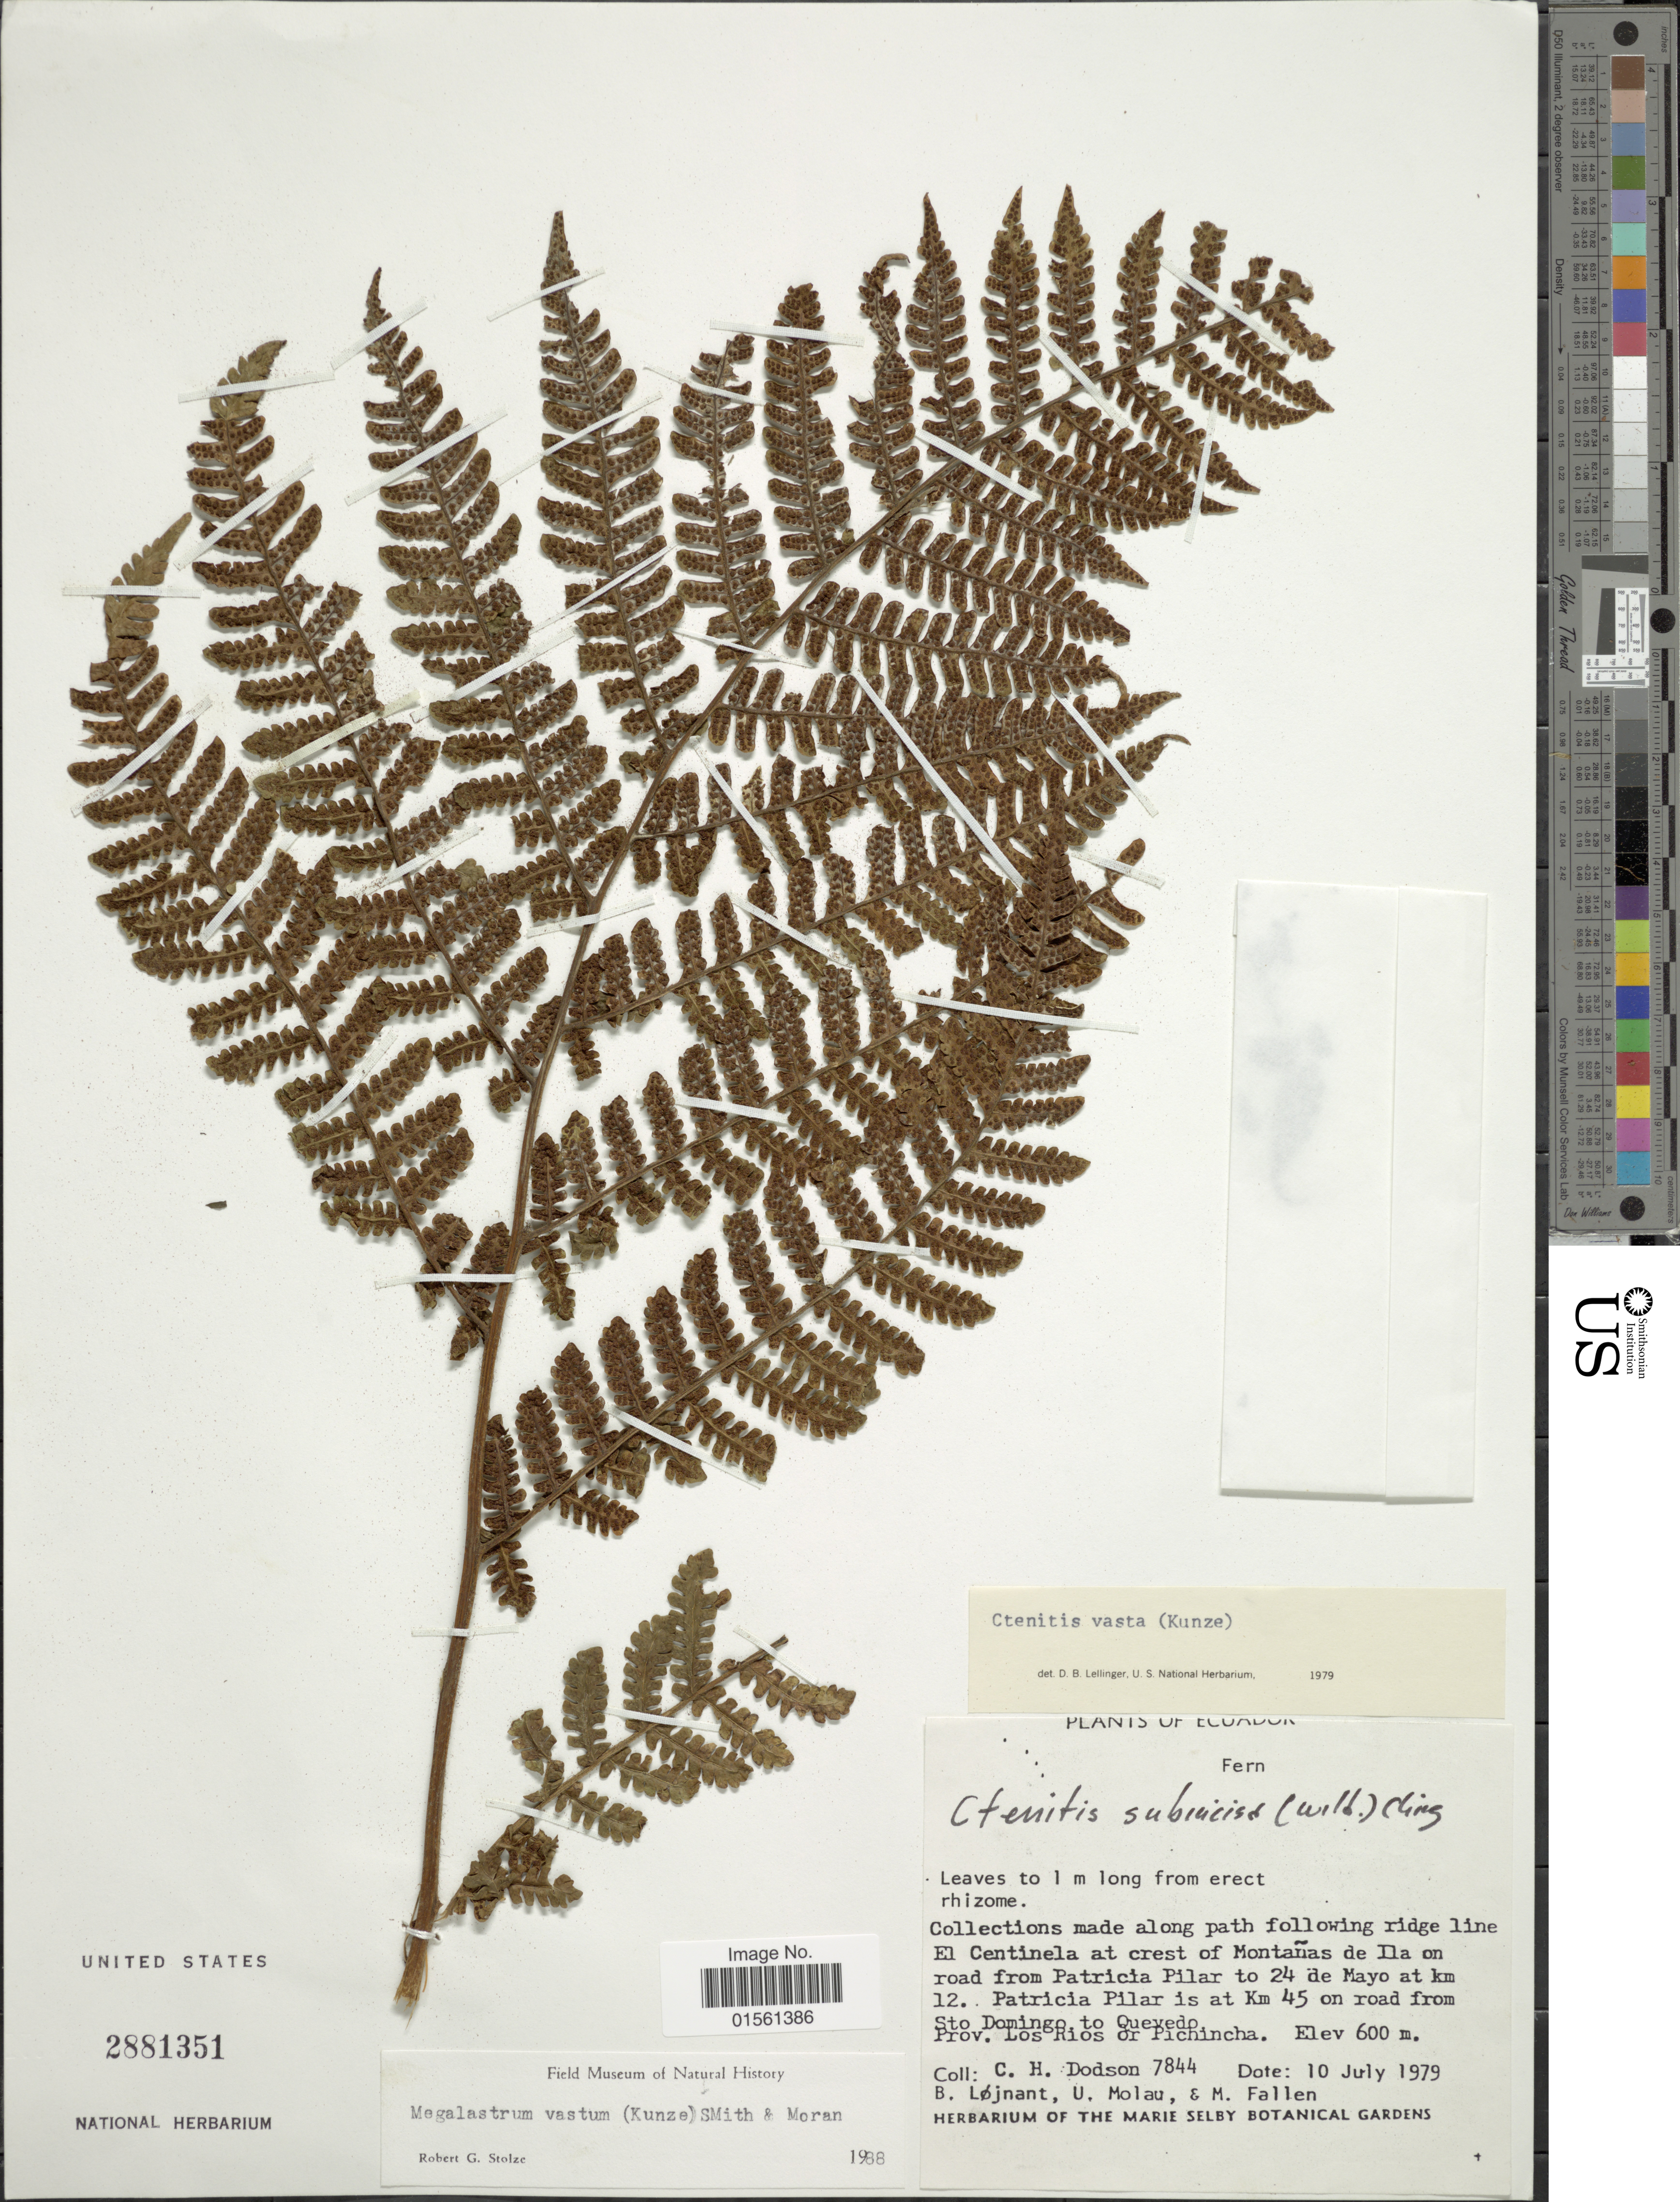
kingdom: Plantae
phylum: Tracheophyta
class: Polypodiopsida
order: Polypodiales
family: Dryopteridaceae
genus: Megalastrum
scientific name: Megalastrum vastum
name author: (Kunze) A.R. Sm. & R.C. Moran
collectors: C. H. Dodson, B. Lojnant, U. Molau & M. Fallen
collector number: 7844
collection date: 1979-07-10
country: Ecuador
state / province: Los Ríos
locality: Made along path following ridge line El Centinela at crest Montanas de Ila on road from Patricia Pilar to 24 de Mayo at km 12, Patricia Pilar is at Km 45 on road from Sto Domingo to Queveda, Prov. Los Rios or Pichincha.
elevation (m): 600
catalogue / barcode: US 2881351